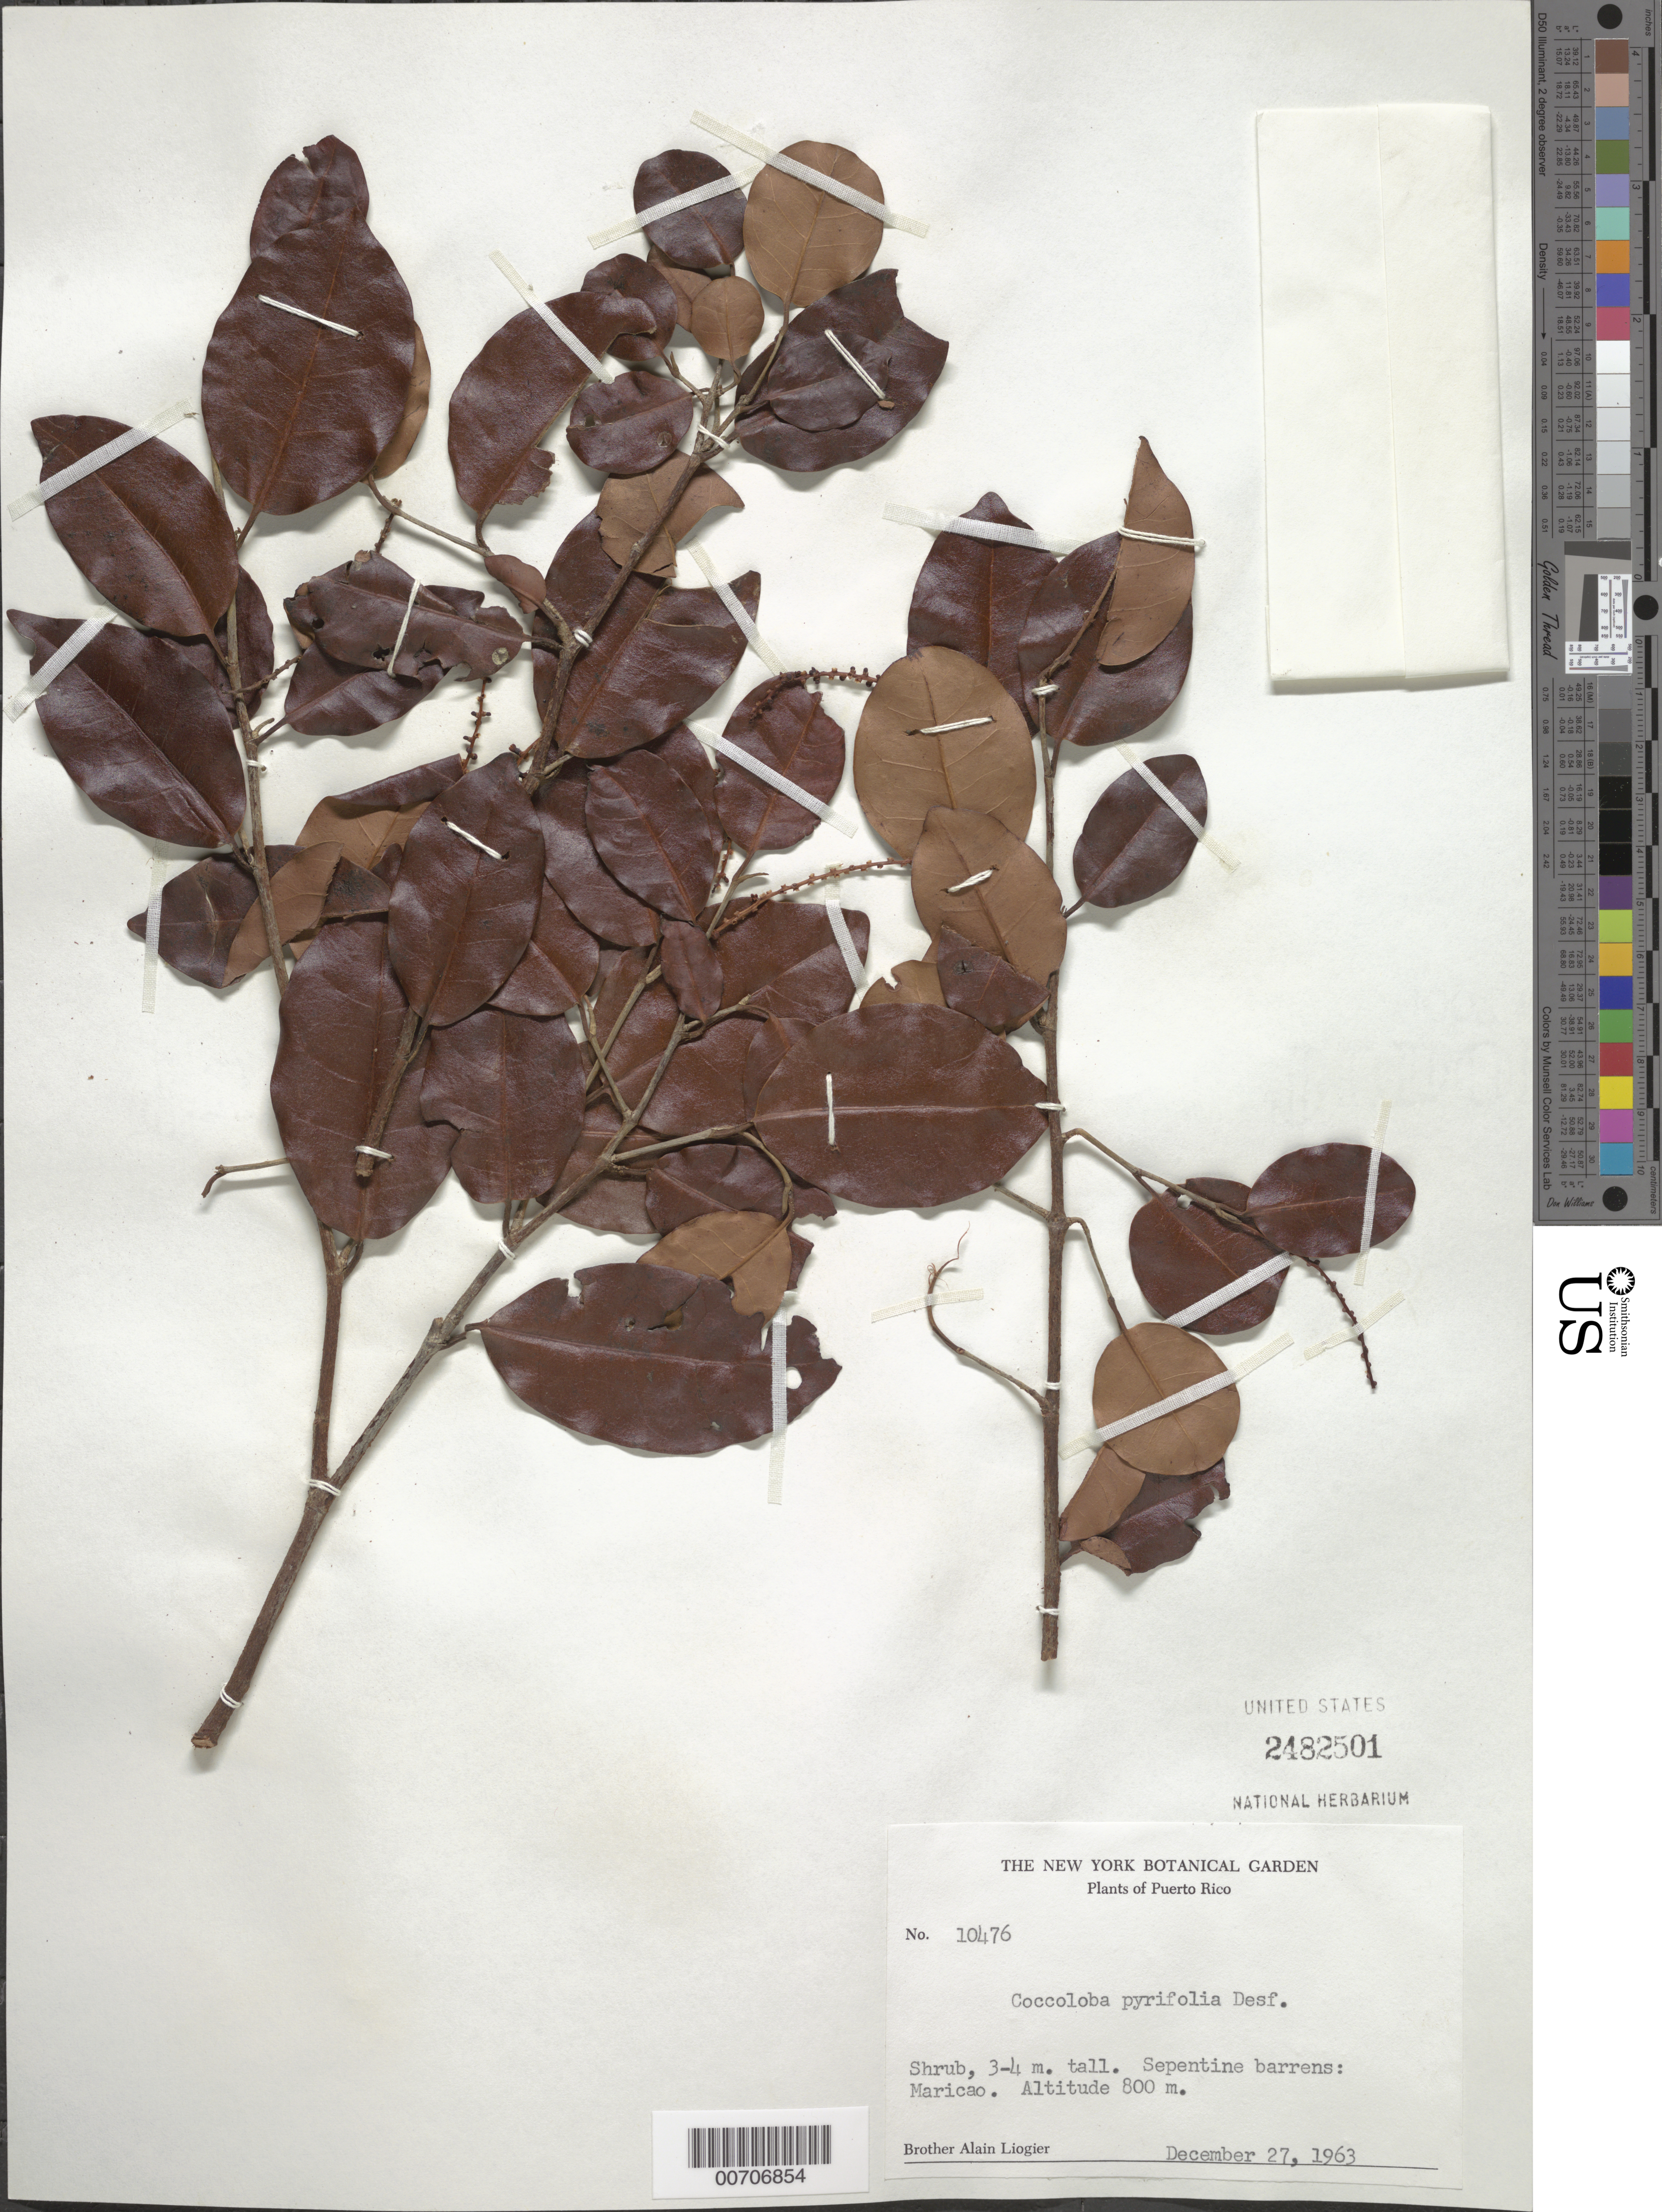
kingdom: Plantae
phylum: Tracheophyta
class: Magnoliopsida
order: Caryophyllales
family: Polygonaceae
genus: Coccoloba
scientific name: Coccoloba pyrifolia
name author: Desf.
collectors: A. H. Liogier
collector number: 10476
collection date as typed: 27 Dec 1963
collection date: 1963-12-27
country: Puerto Rico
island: Greater Antilles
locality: Maricao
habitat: Serpentine barrens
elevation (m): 800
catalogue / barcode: US 2482501